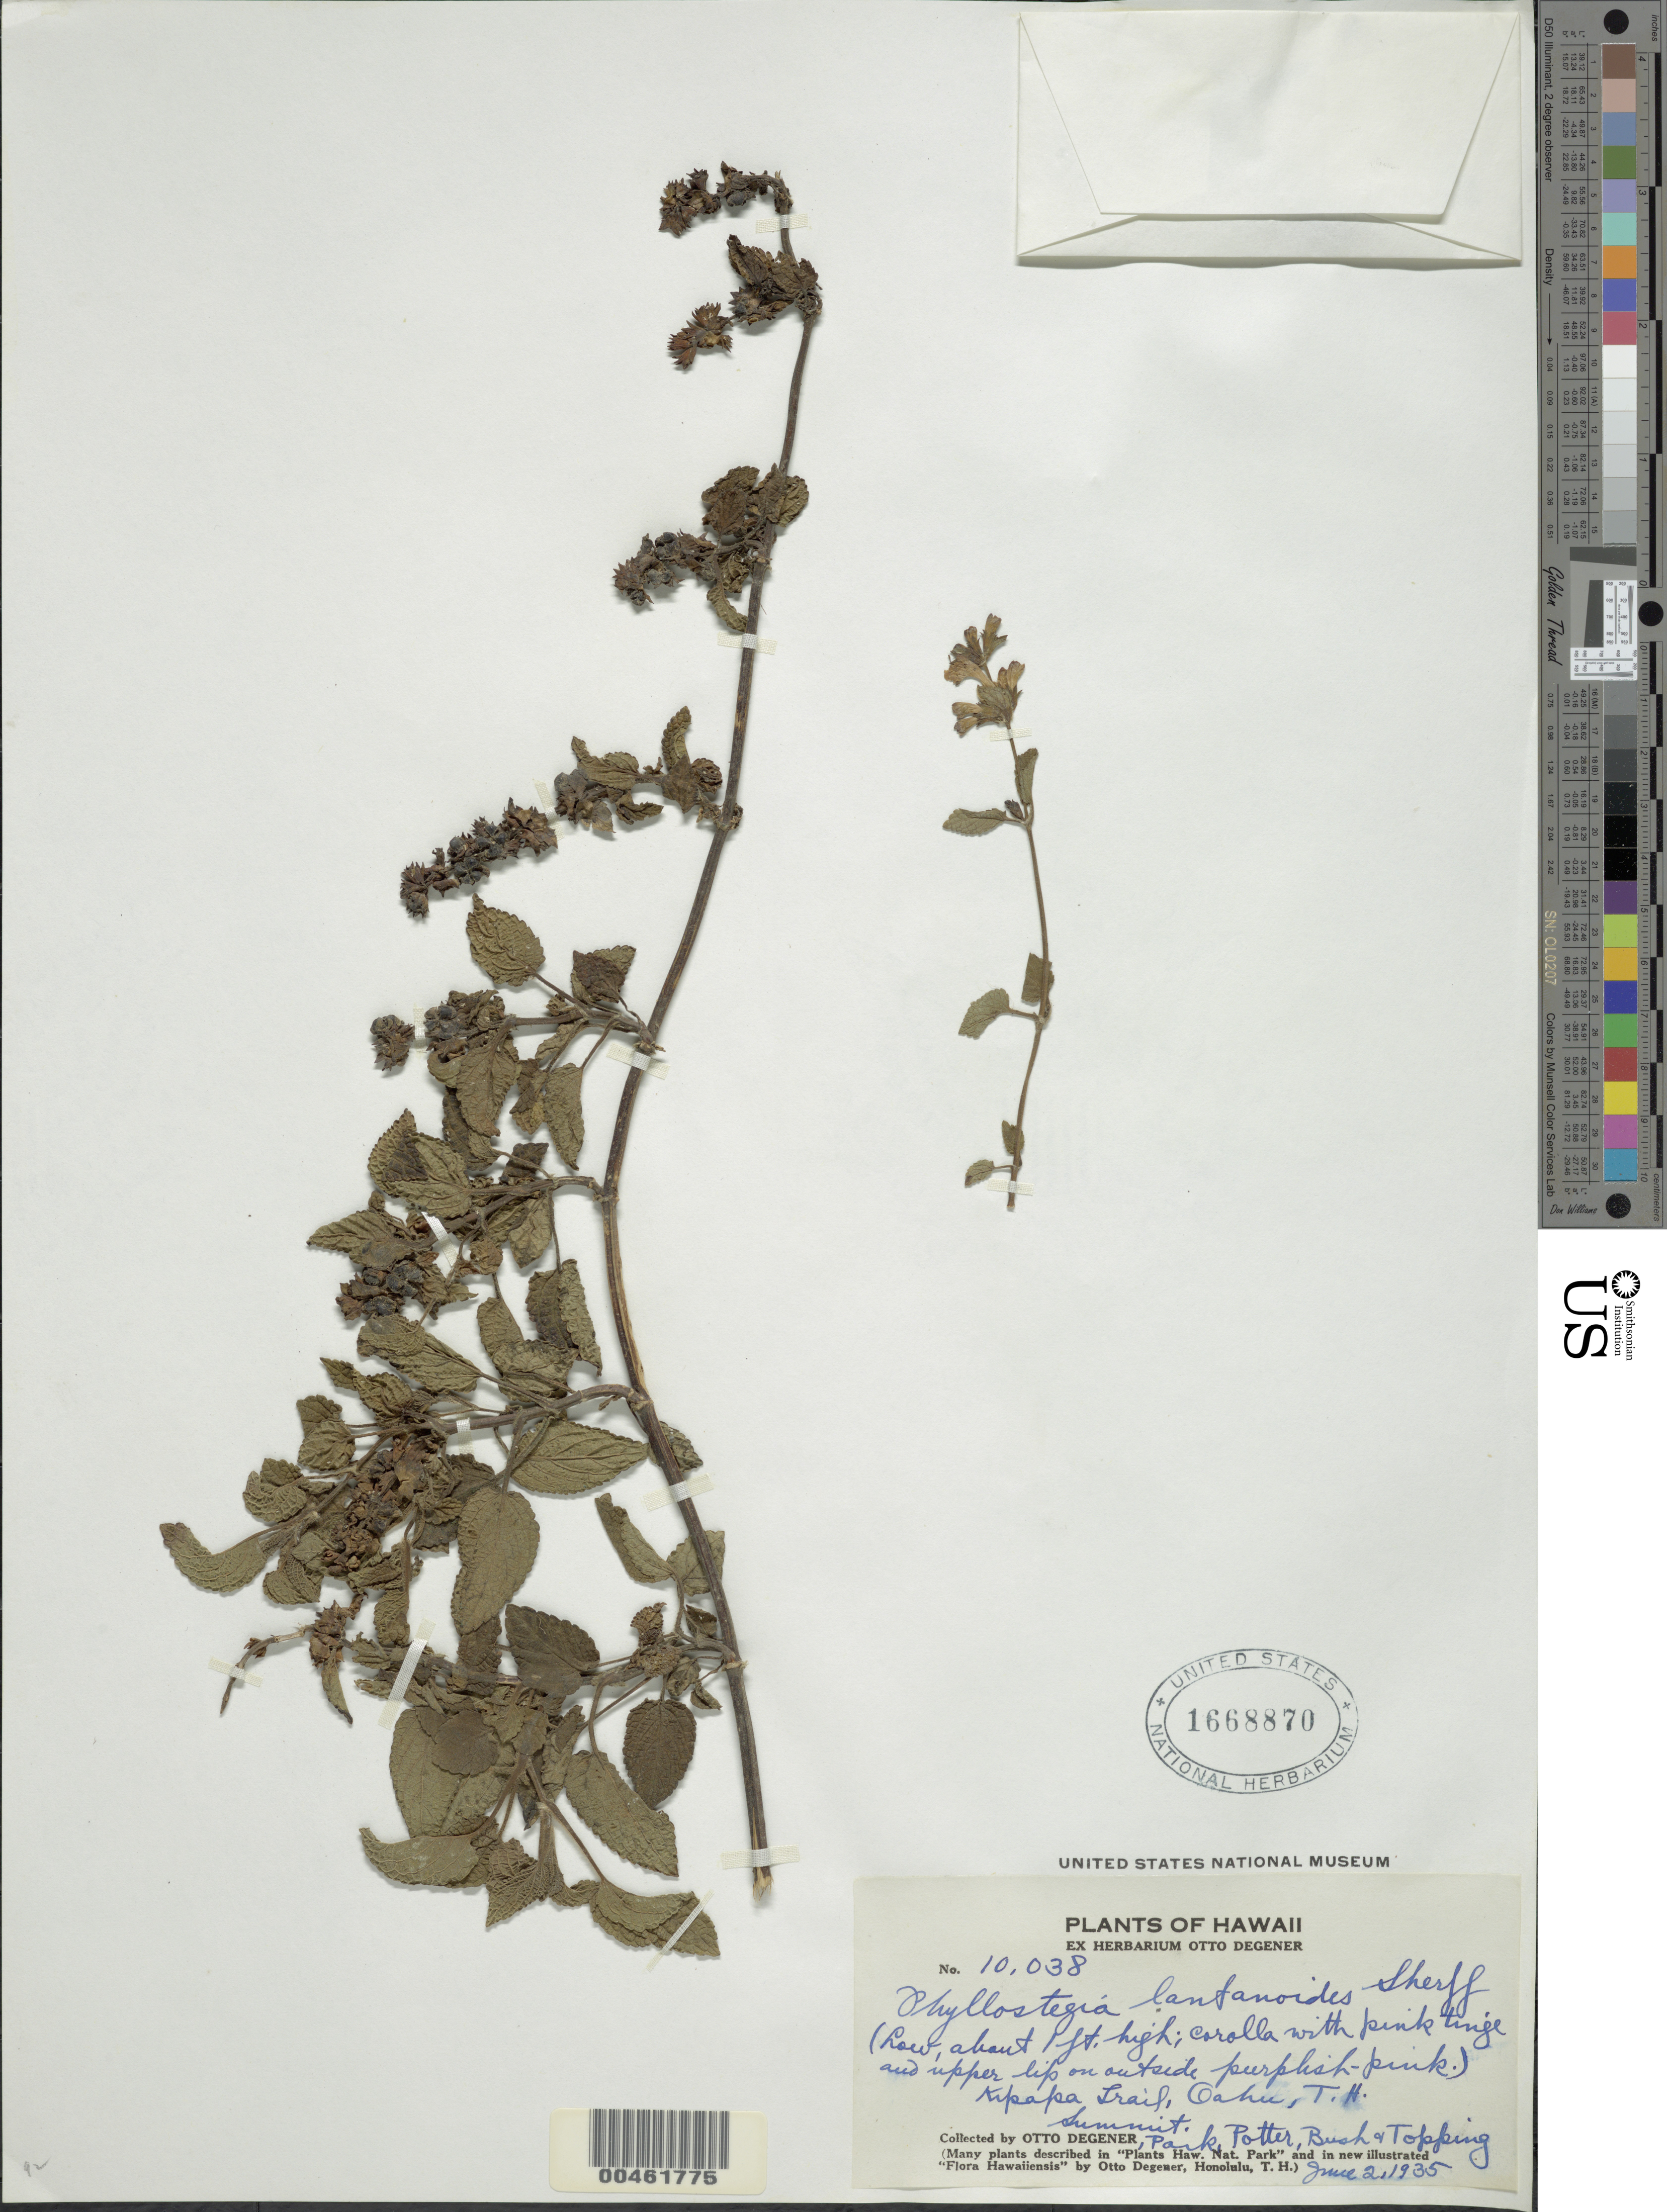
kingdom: Plantae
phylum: Tracheophyta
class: Magnoliopsida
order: Lamiales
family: Lamiaceae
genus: Phyllostegia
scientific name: Phyllostegia lantanoides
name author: Sherff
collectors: O. Degener, Park, Potter, B. F. Bush & D. L. Topping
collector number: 10038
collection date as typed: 2 Jun 1935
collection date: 1935-06-02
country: United States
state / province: Hawaii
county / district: Honolulu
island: Oahu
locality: Kipapa Trail, summit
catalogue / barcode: US 1668870